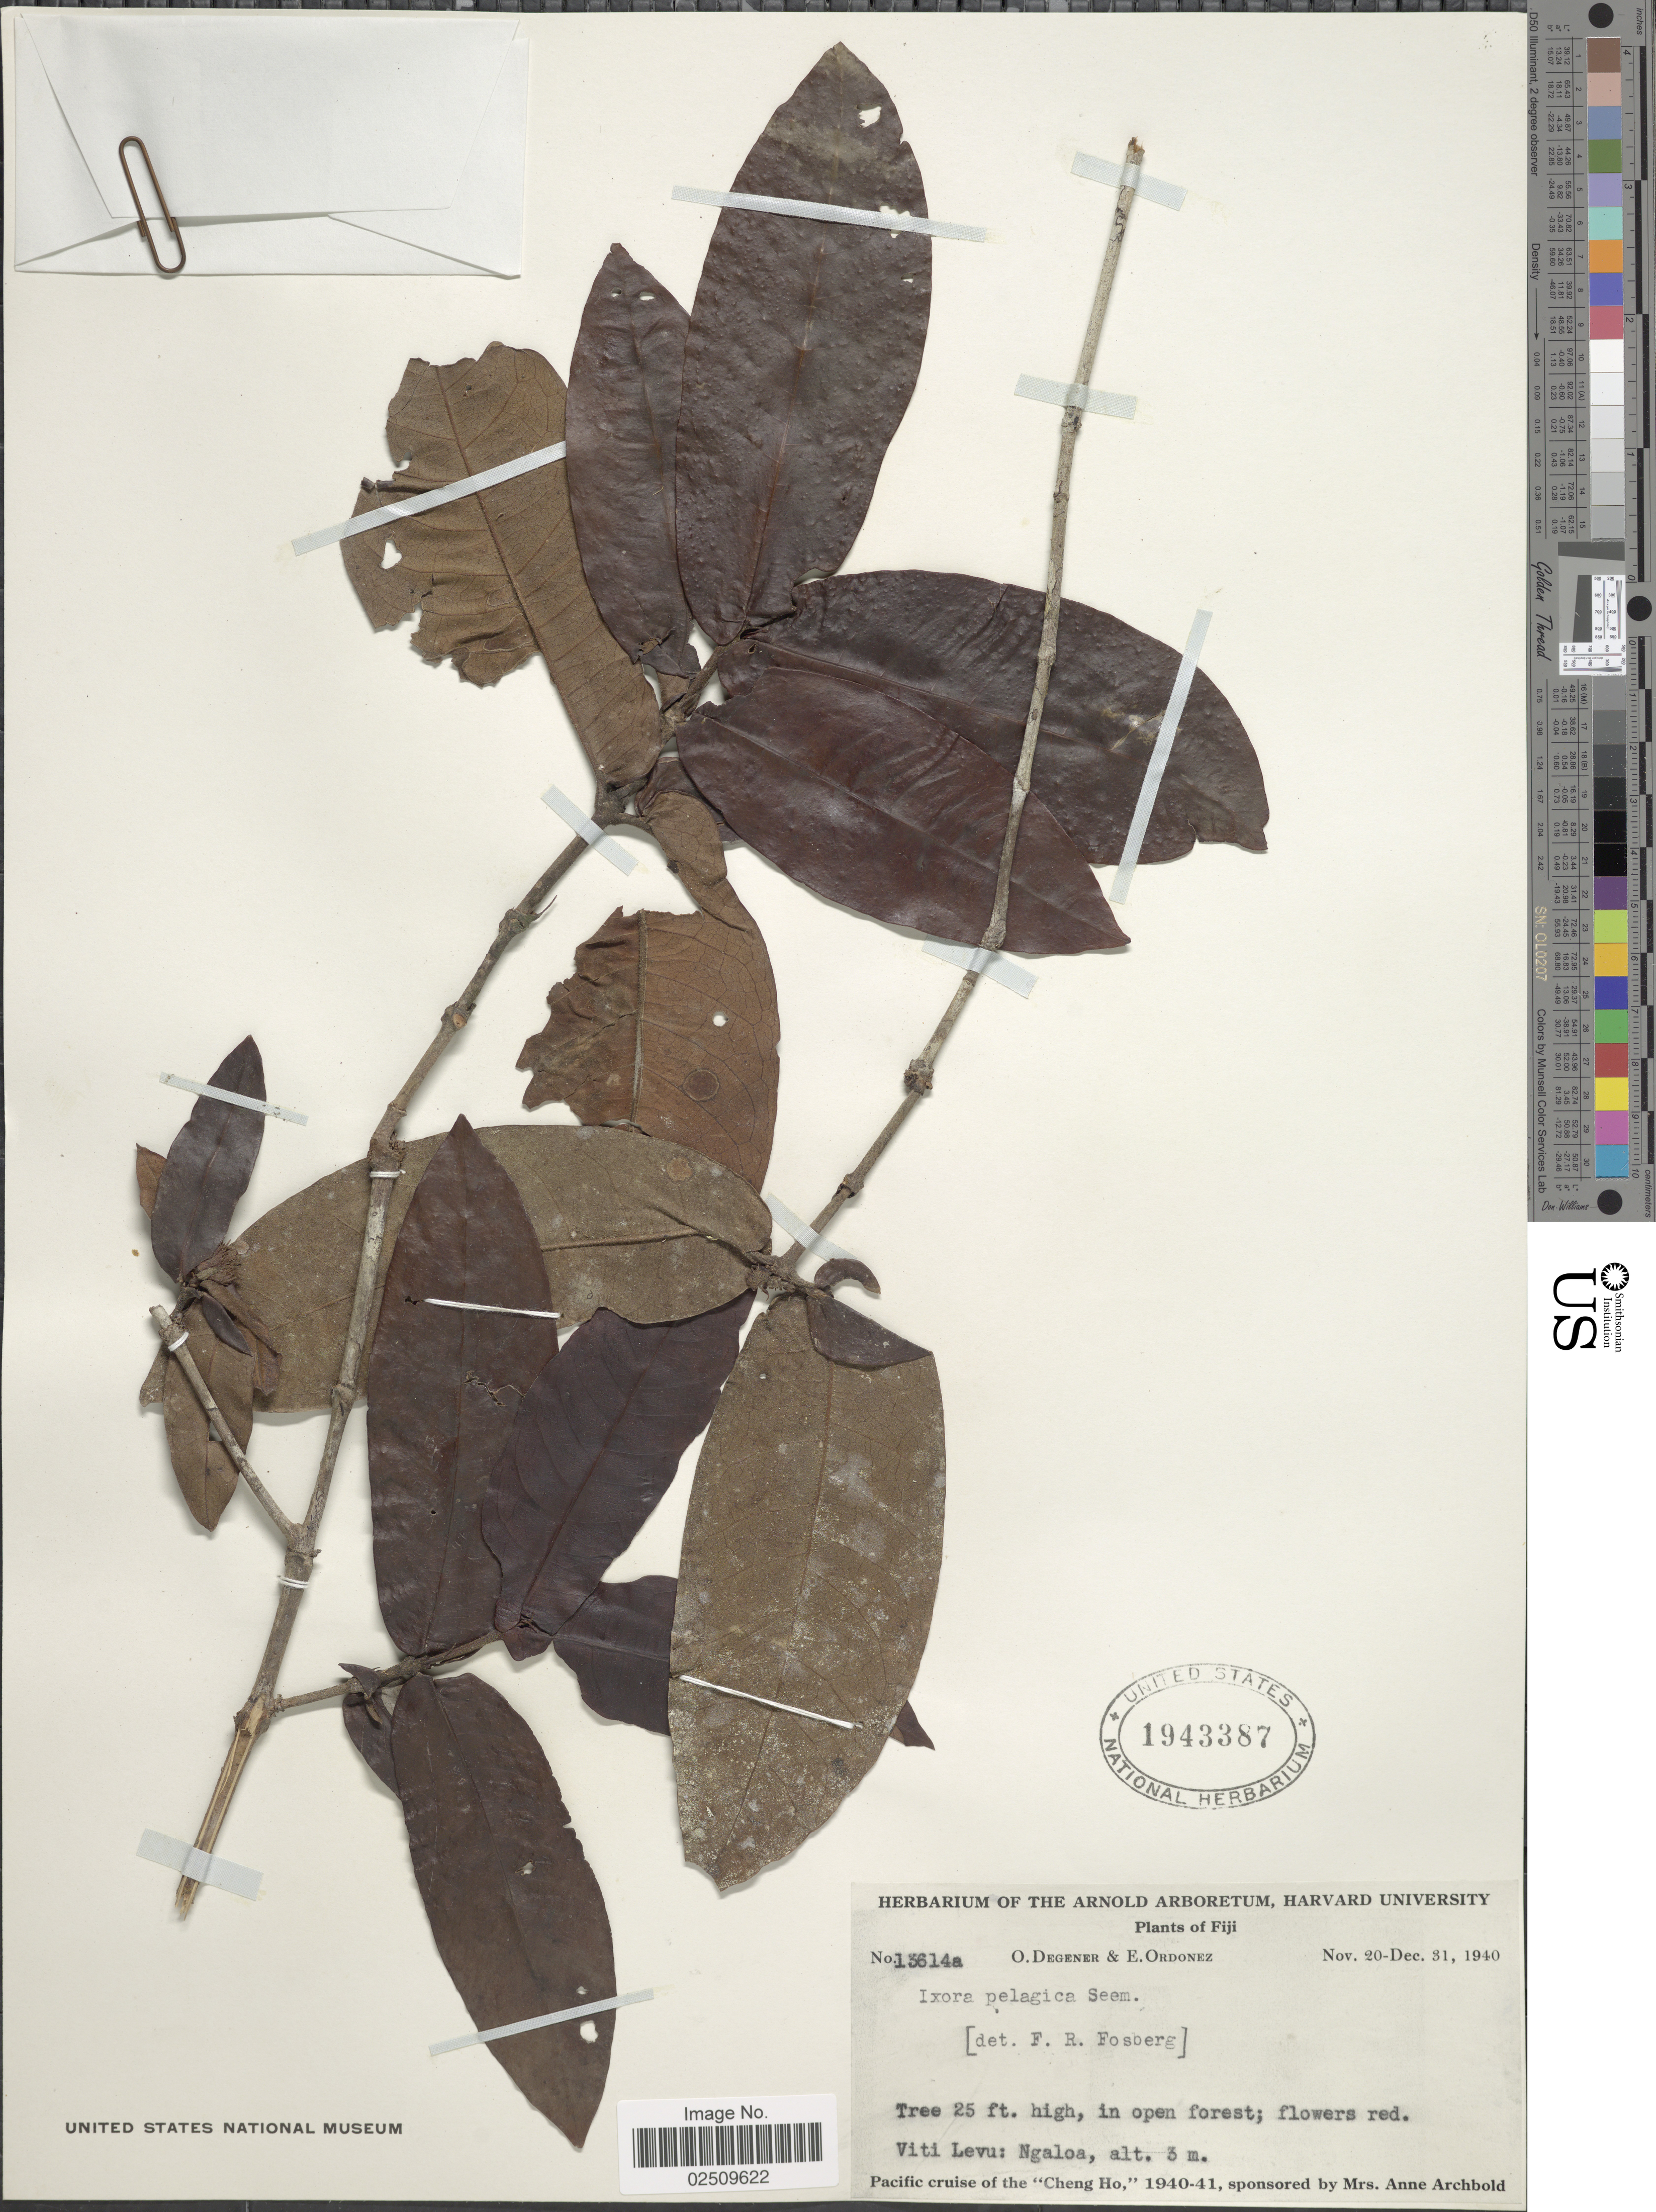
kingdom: Plantae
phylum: Tracheophyta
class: Magnoliopsida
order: Gentianales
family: Rubiaceae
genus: Ixora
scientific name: Ixora pelagia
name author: Seem.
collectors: O. Degener & E. Ordonez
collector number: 13614a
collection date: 1940-11-20/1940-12-31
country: Fiji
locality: In open forest; Viti Levu: Ngaloa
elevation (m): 3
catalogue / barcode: US 1943387